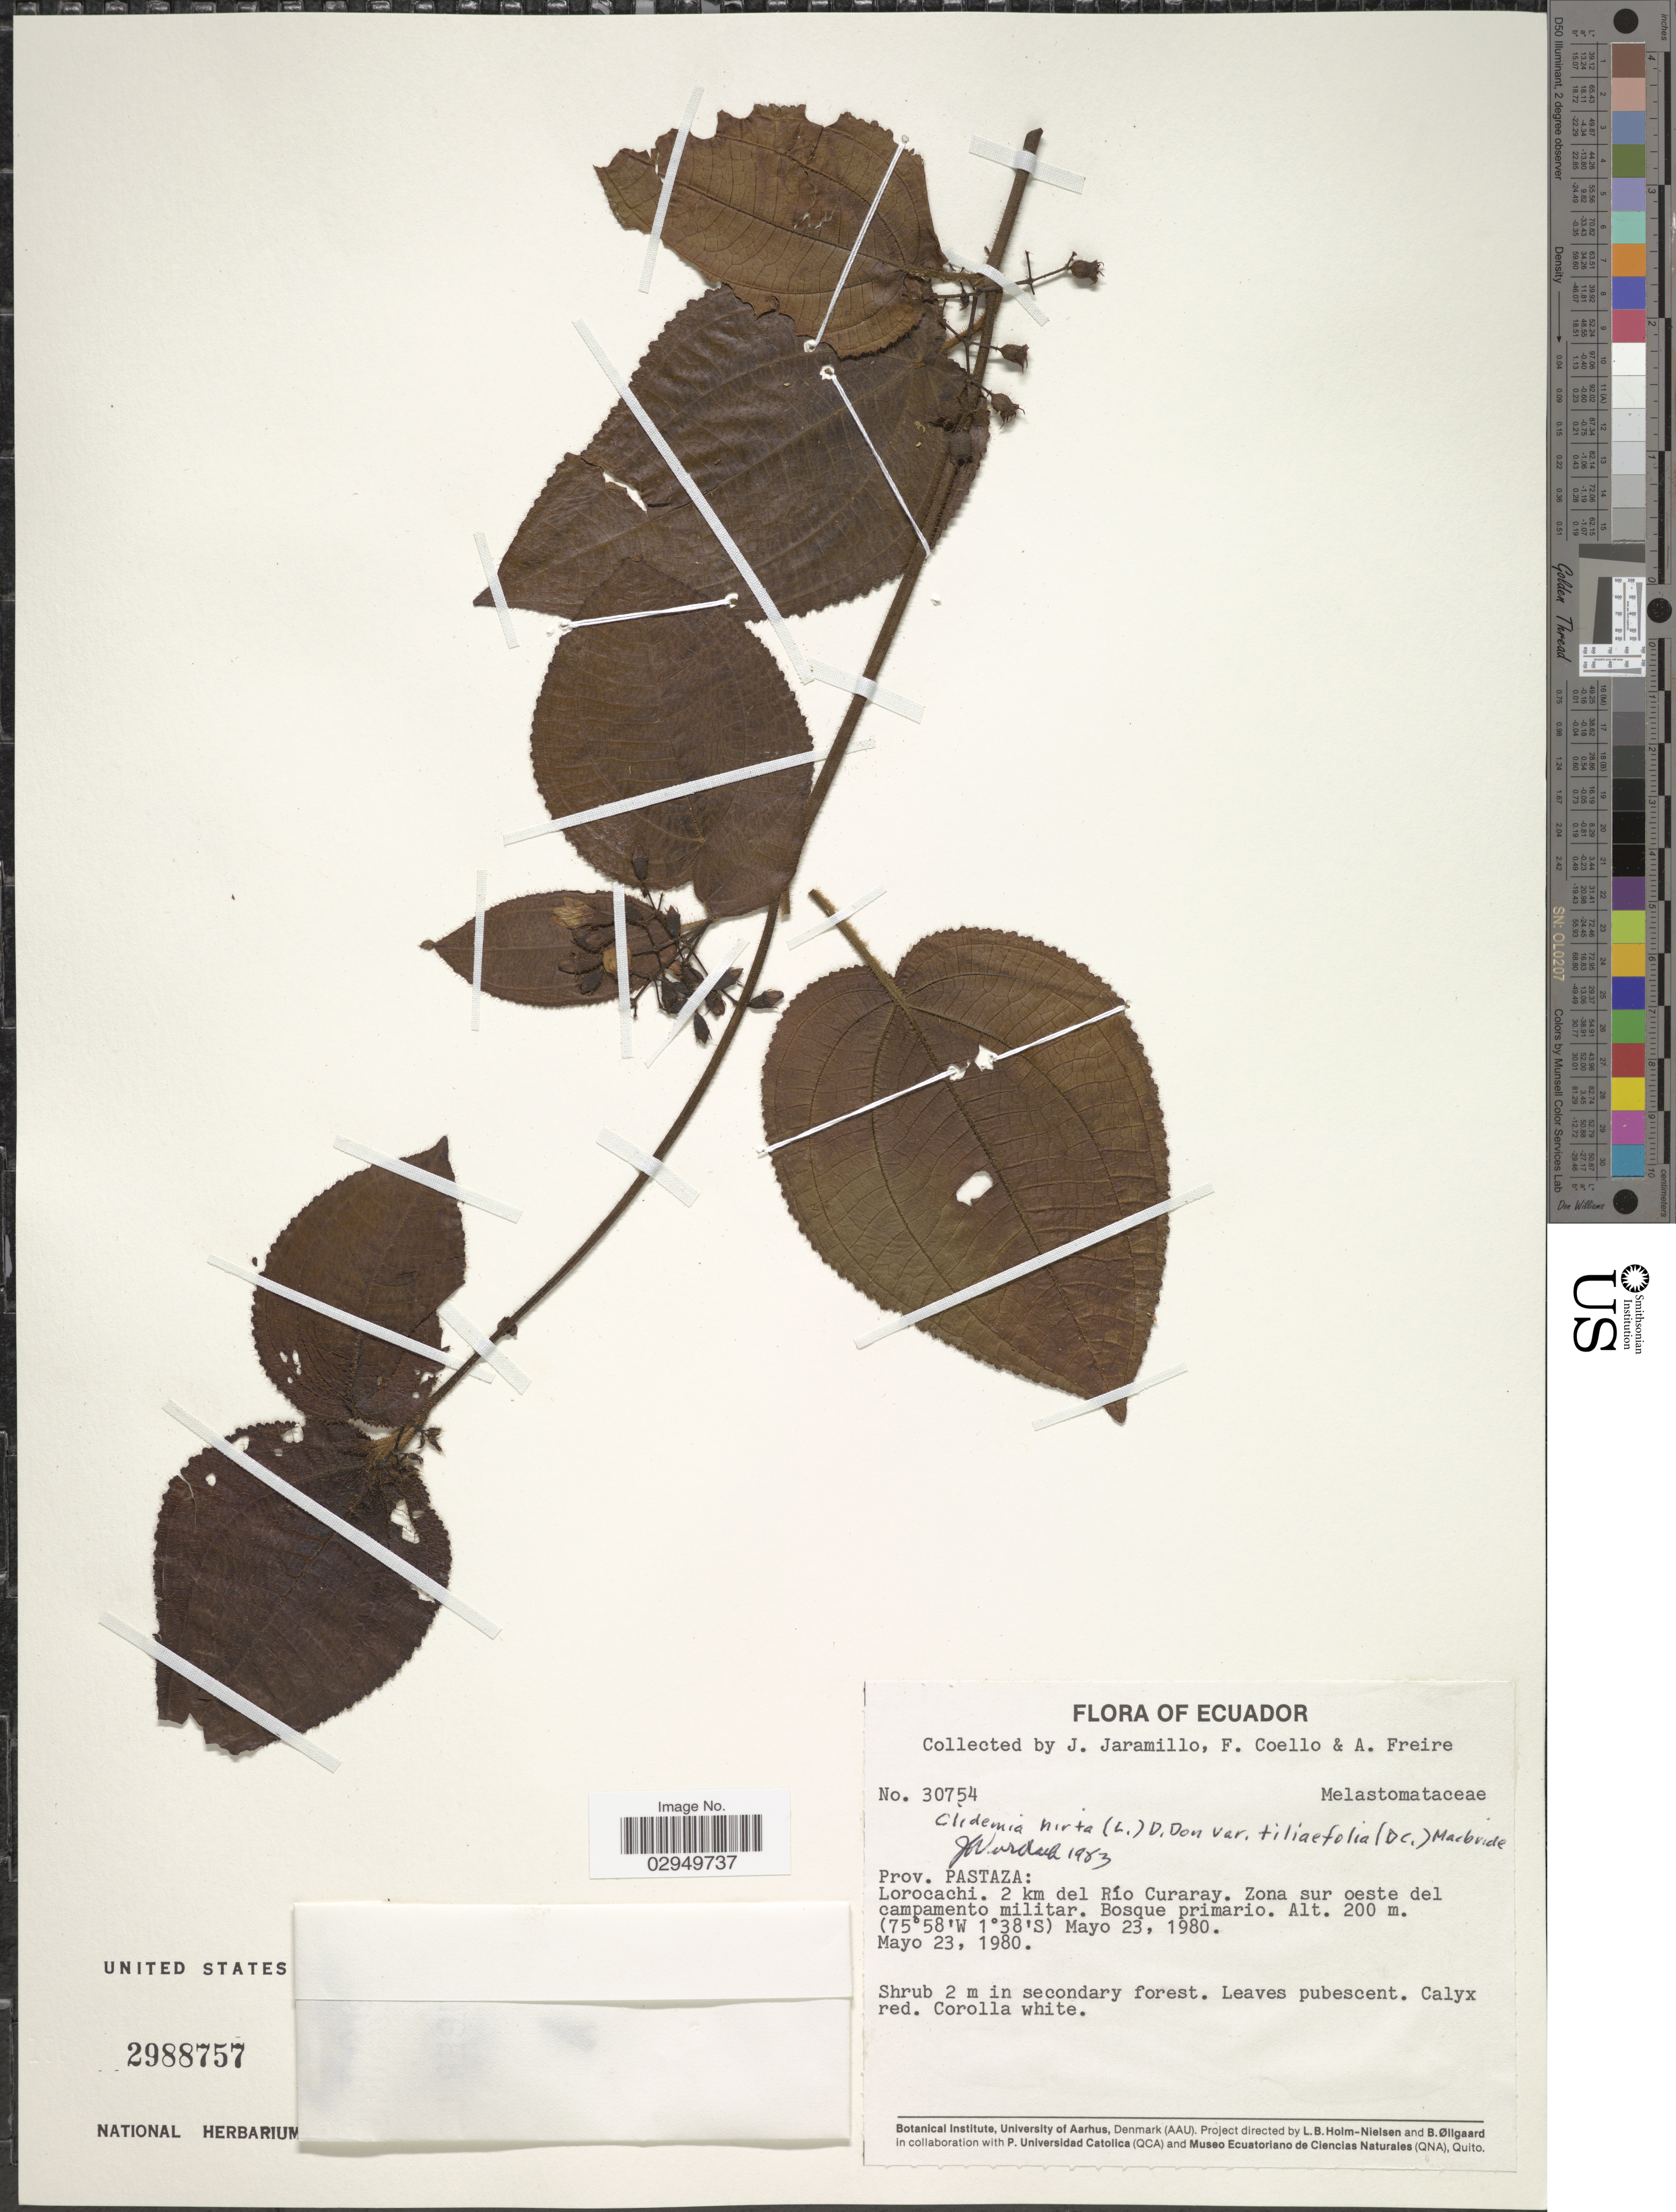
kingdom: Plantae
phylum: Tracheophyta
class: Magnoliopsida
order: Myrtales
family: Melastomataceae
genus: Clidemia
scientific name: Clidemia hirta var. tiliifolia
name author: (DC.) J.F. Macbr.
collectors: J. Jaramillo, F. Coello & A. Freire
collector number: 30754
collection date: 1980-05-23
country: Ecuador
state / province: Pastaza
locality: Lorocachi. 2 km del Río Curaray. Zona sur oeste del campamento militar.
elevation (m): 200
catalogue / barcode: US 2988757